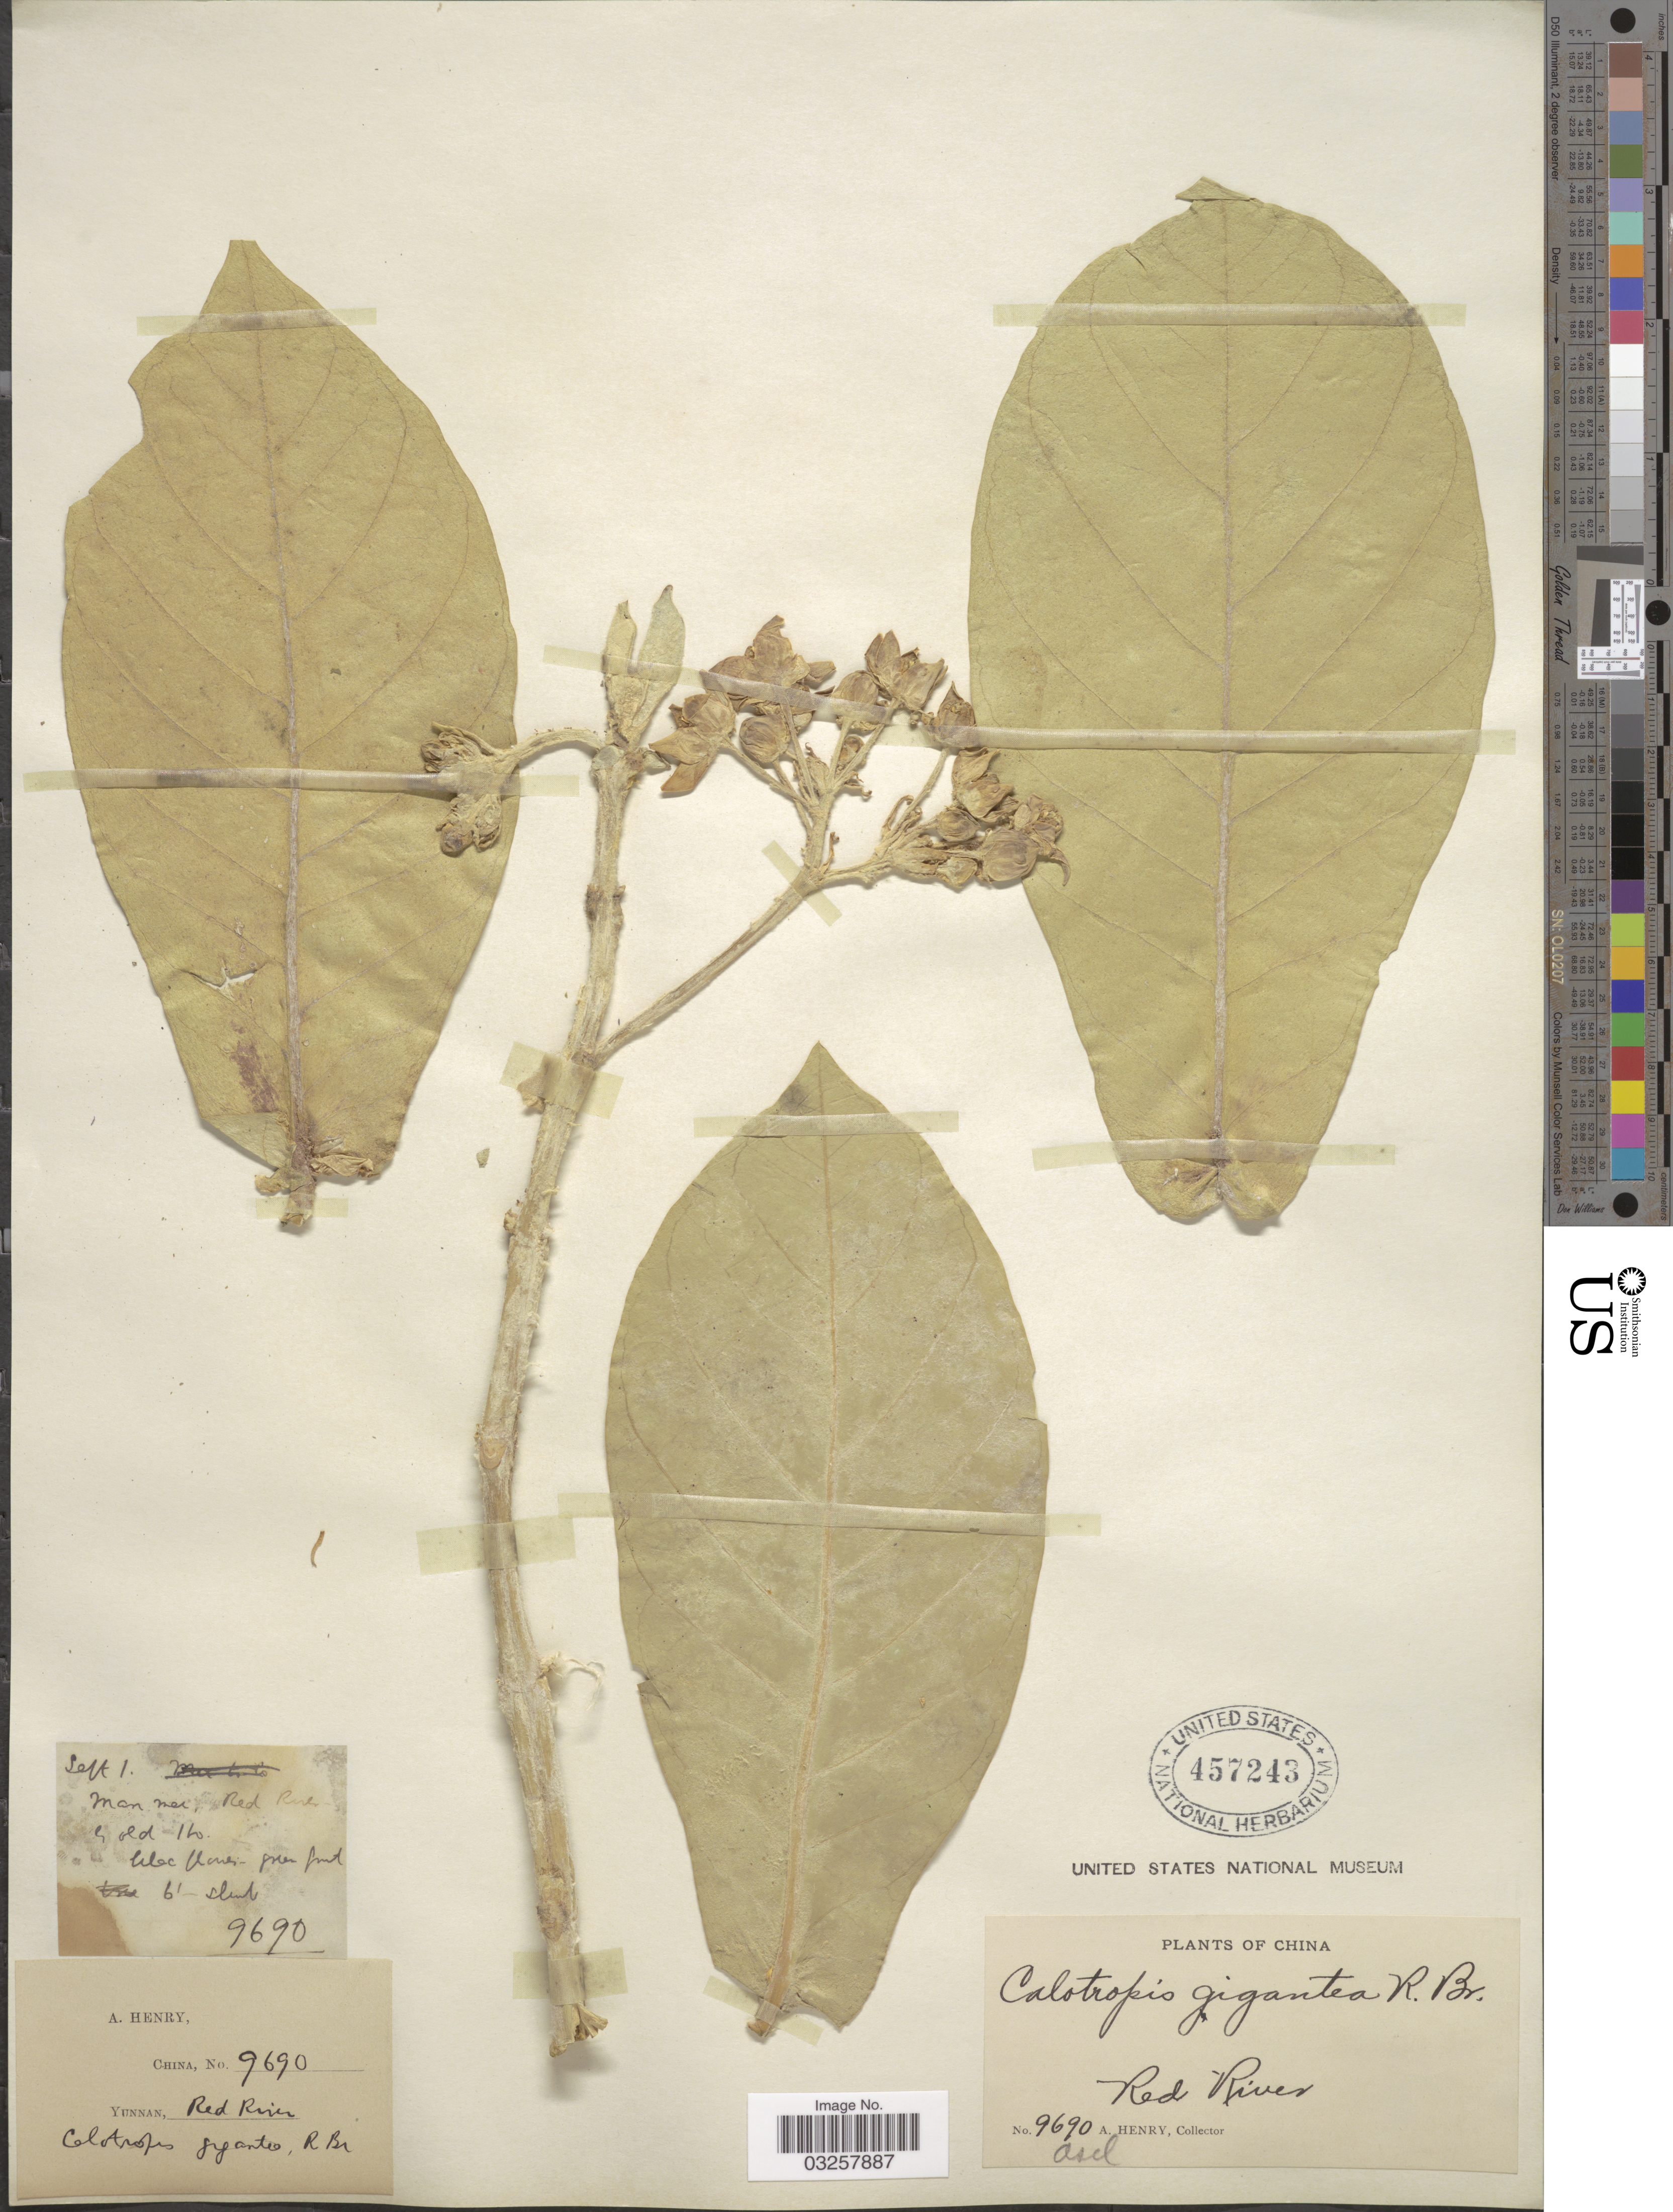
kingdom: Plantae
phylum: Tracheophyta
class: Magnoliopsida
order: Gentianales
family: Apocynaceae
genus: Calotropis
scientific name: Calotropis gigantea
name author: (L.) W.T. Aiton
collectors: A. Henry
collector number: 9690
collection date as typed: Transcribed d/m/y: /9/1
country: China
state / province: Yunnan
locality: Red River.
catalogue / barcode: US 457243